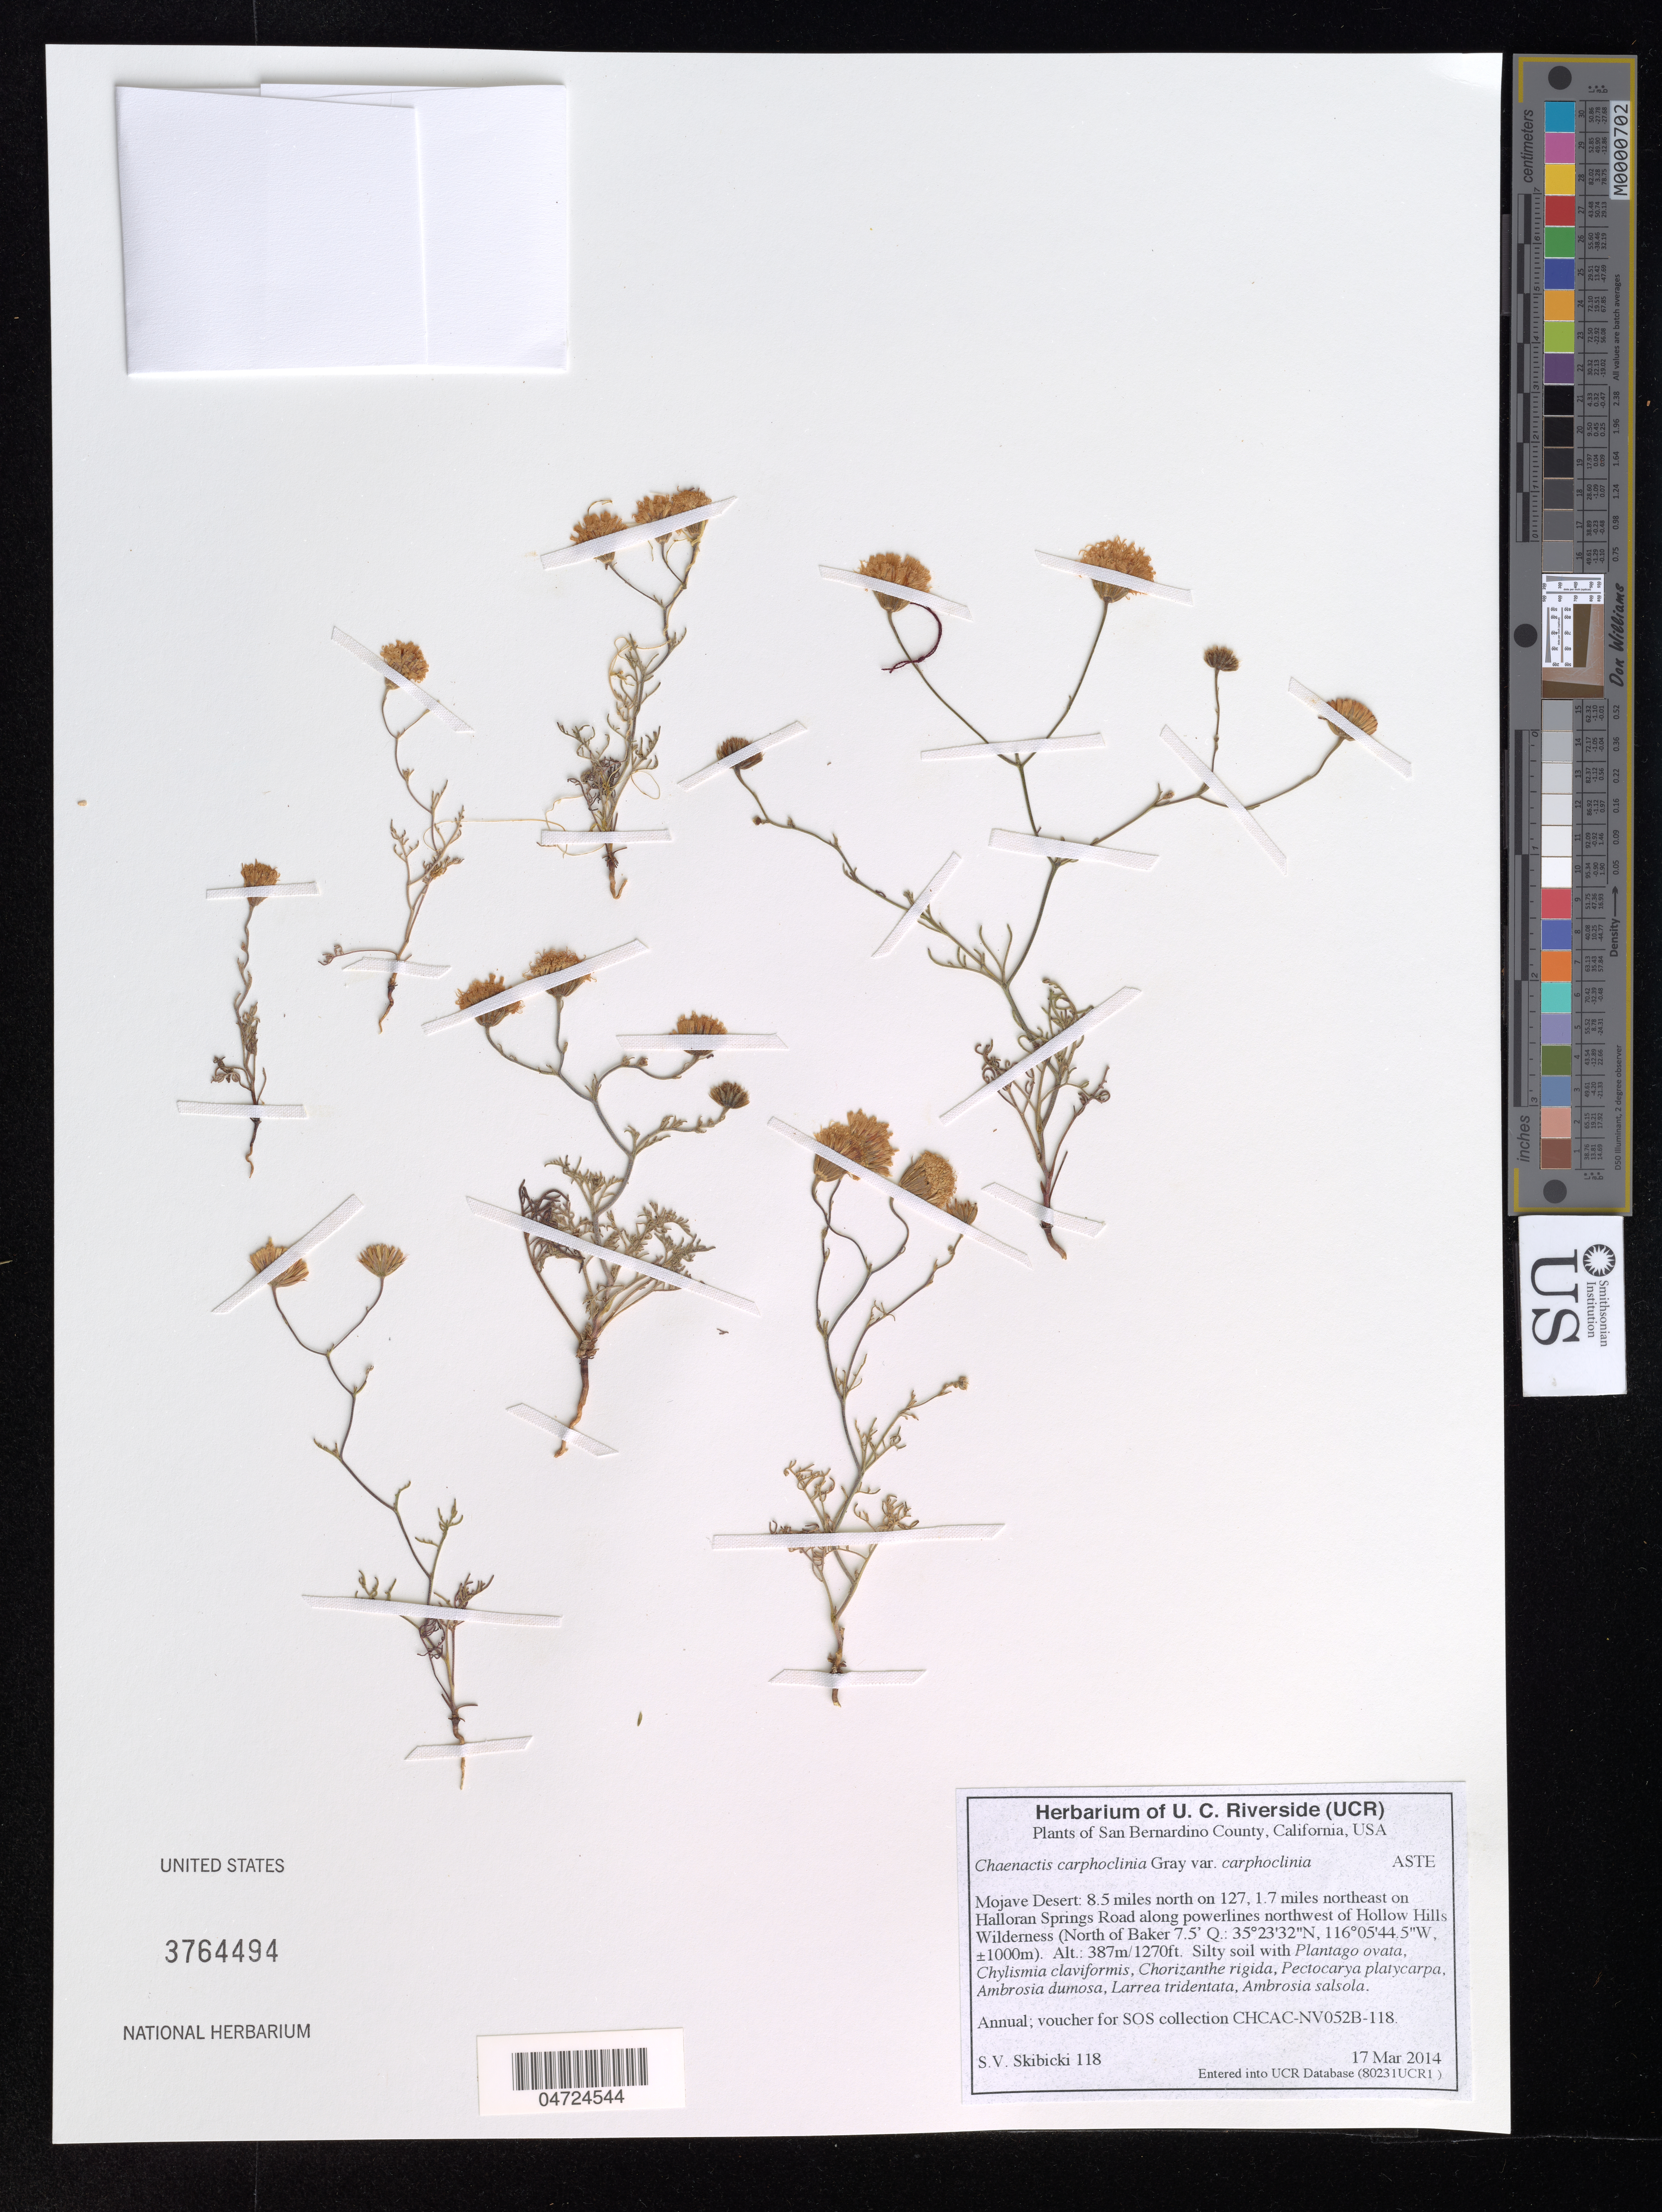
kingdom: Plantae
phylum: Tracheophyta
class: Magnoliopsida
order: Asterales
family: Asteraceae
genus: Chaenactis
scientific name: Chaenactis carphoclinia var. carphoclinia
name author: A. Gray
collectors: S. Skibicki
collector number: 118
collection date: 2014-03-17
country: United States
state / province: California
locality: Mojave Desert: 8.5 miles north on 127, 1.7 miles northeast on Halloran Springs Road along powerlines northwest of Hollow Hills Wilderness (North of Baker 7.5' W: ± 1000m).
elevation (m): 387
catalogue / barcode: US 3764494